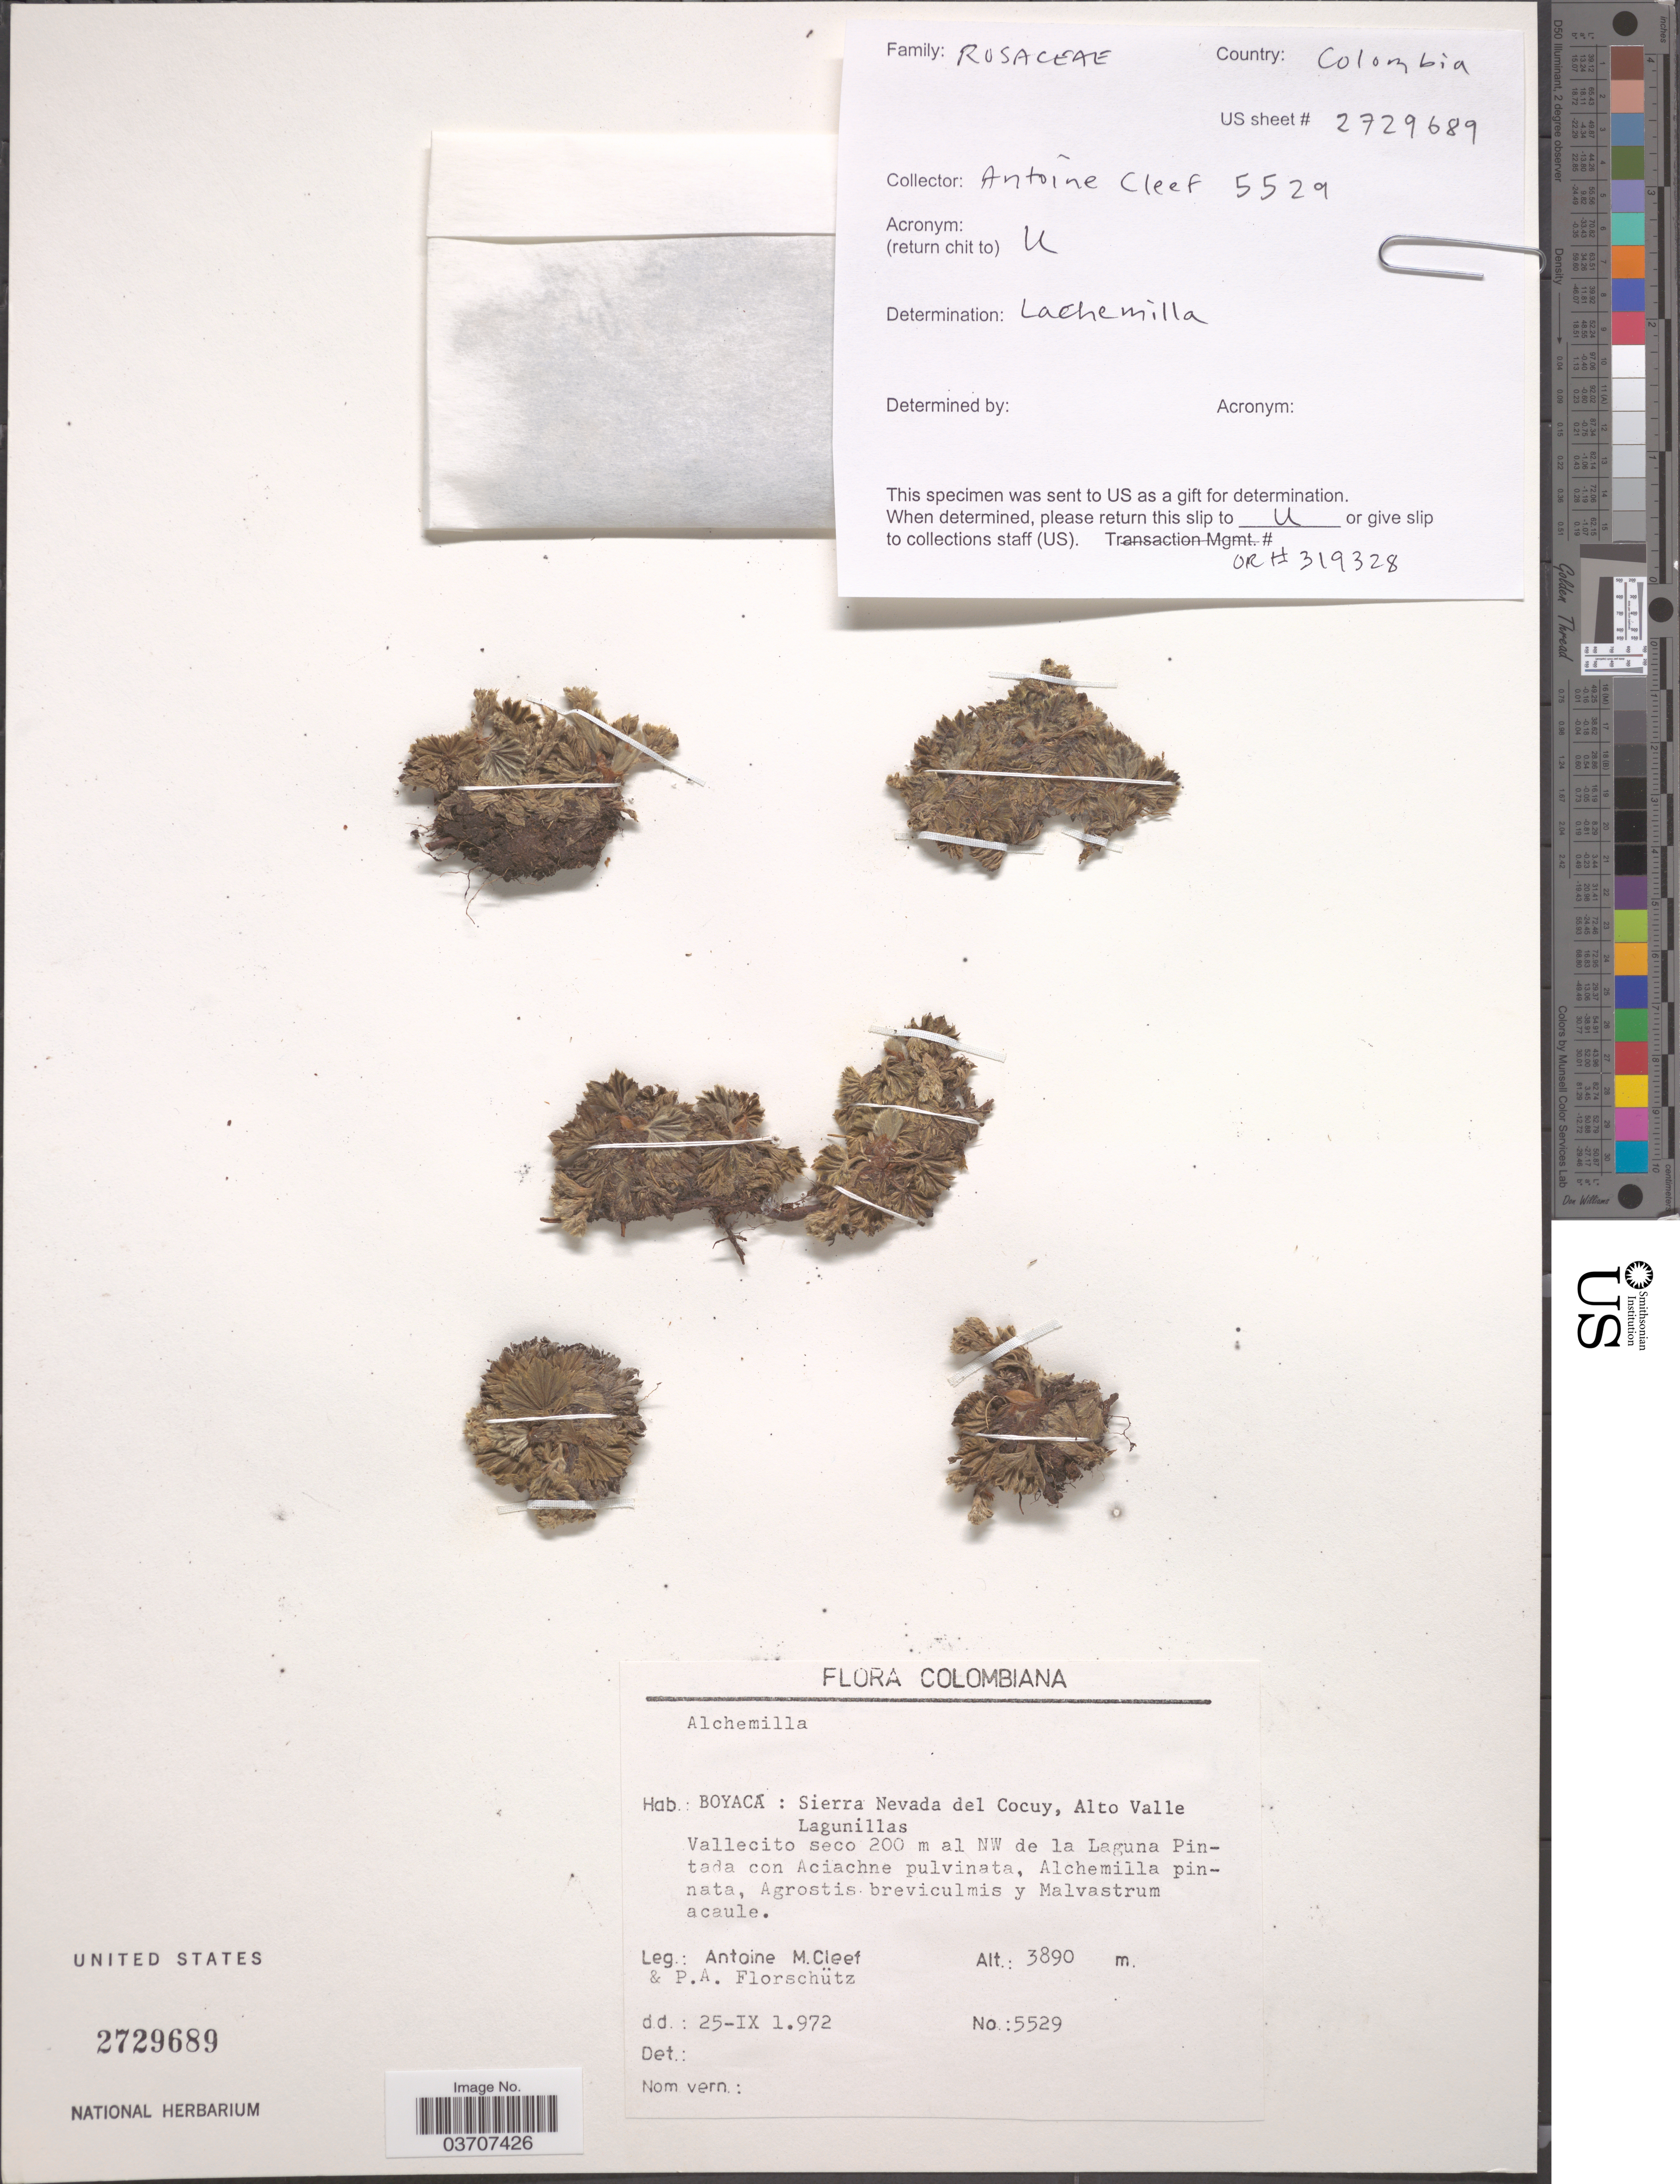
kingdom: Plantae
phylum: Tracheophyta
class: Magnoliopsida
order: Rosales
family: Rosaceae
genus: Alchemilla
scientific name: Alchemilla orbiculata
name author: Ruiz & Pav.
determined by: Dorr, L. J., (BOT), Smithsonian Institution - National Museum of Natural History (UNITED STATES)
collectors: A. M. Cleef & P. Florschütz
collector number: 5529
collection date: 1972-09-25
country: Colombia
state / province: Boyacá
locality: Sierra Nevada del Cocuy, Alto Valle Lagunillas. Vallecito seco 200 m al NW de la Laguna Pintada.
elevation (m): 3890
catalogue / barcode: US 2729689